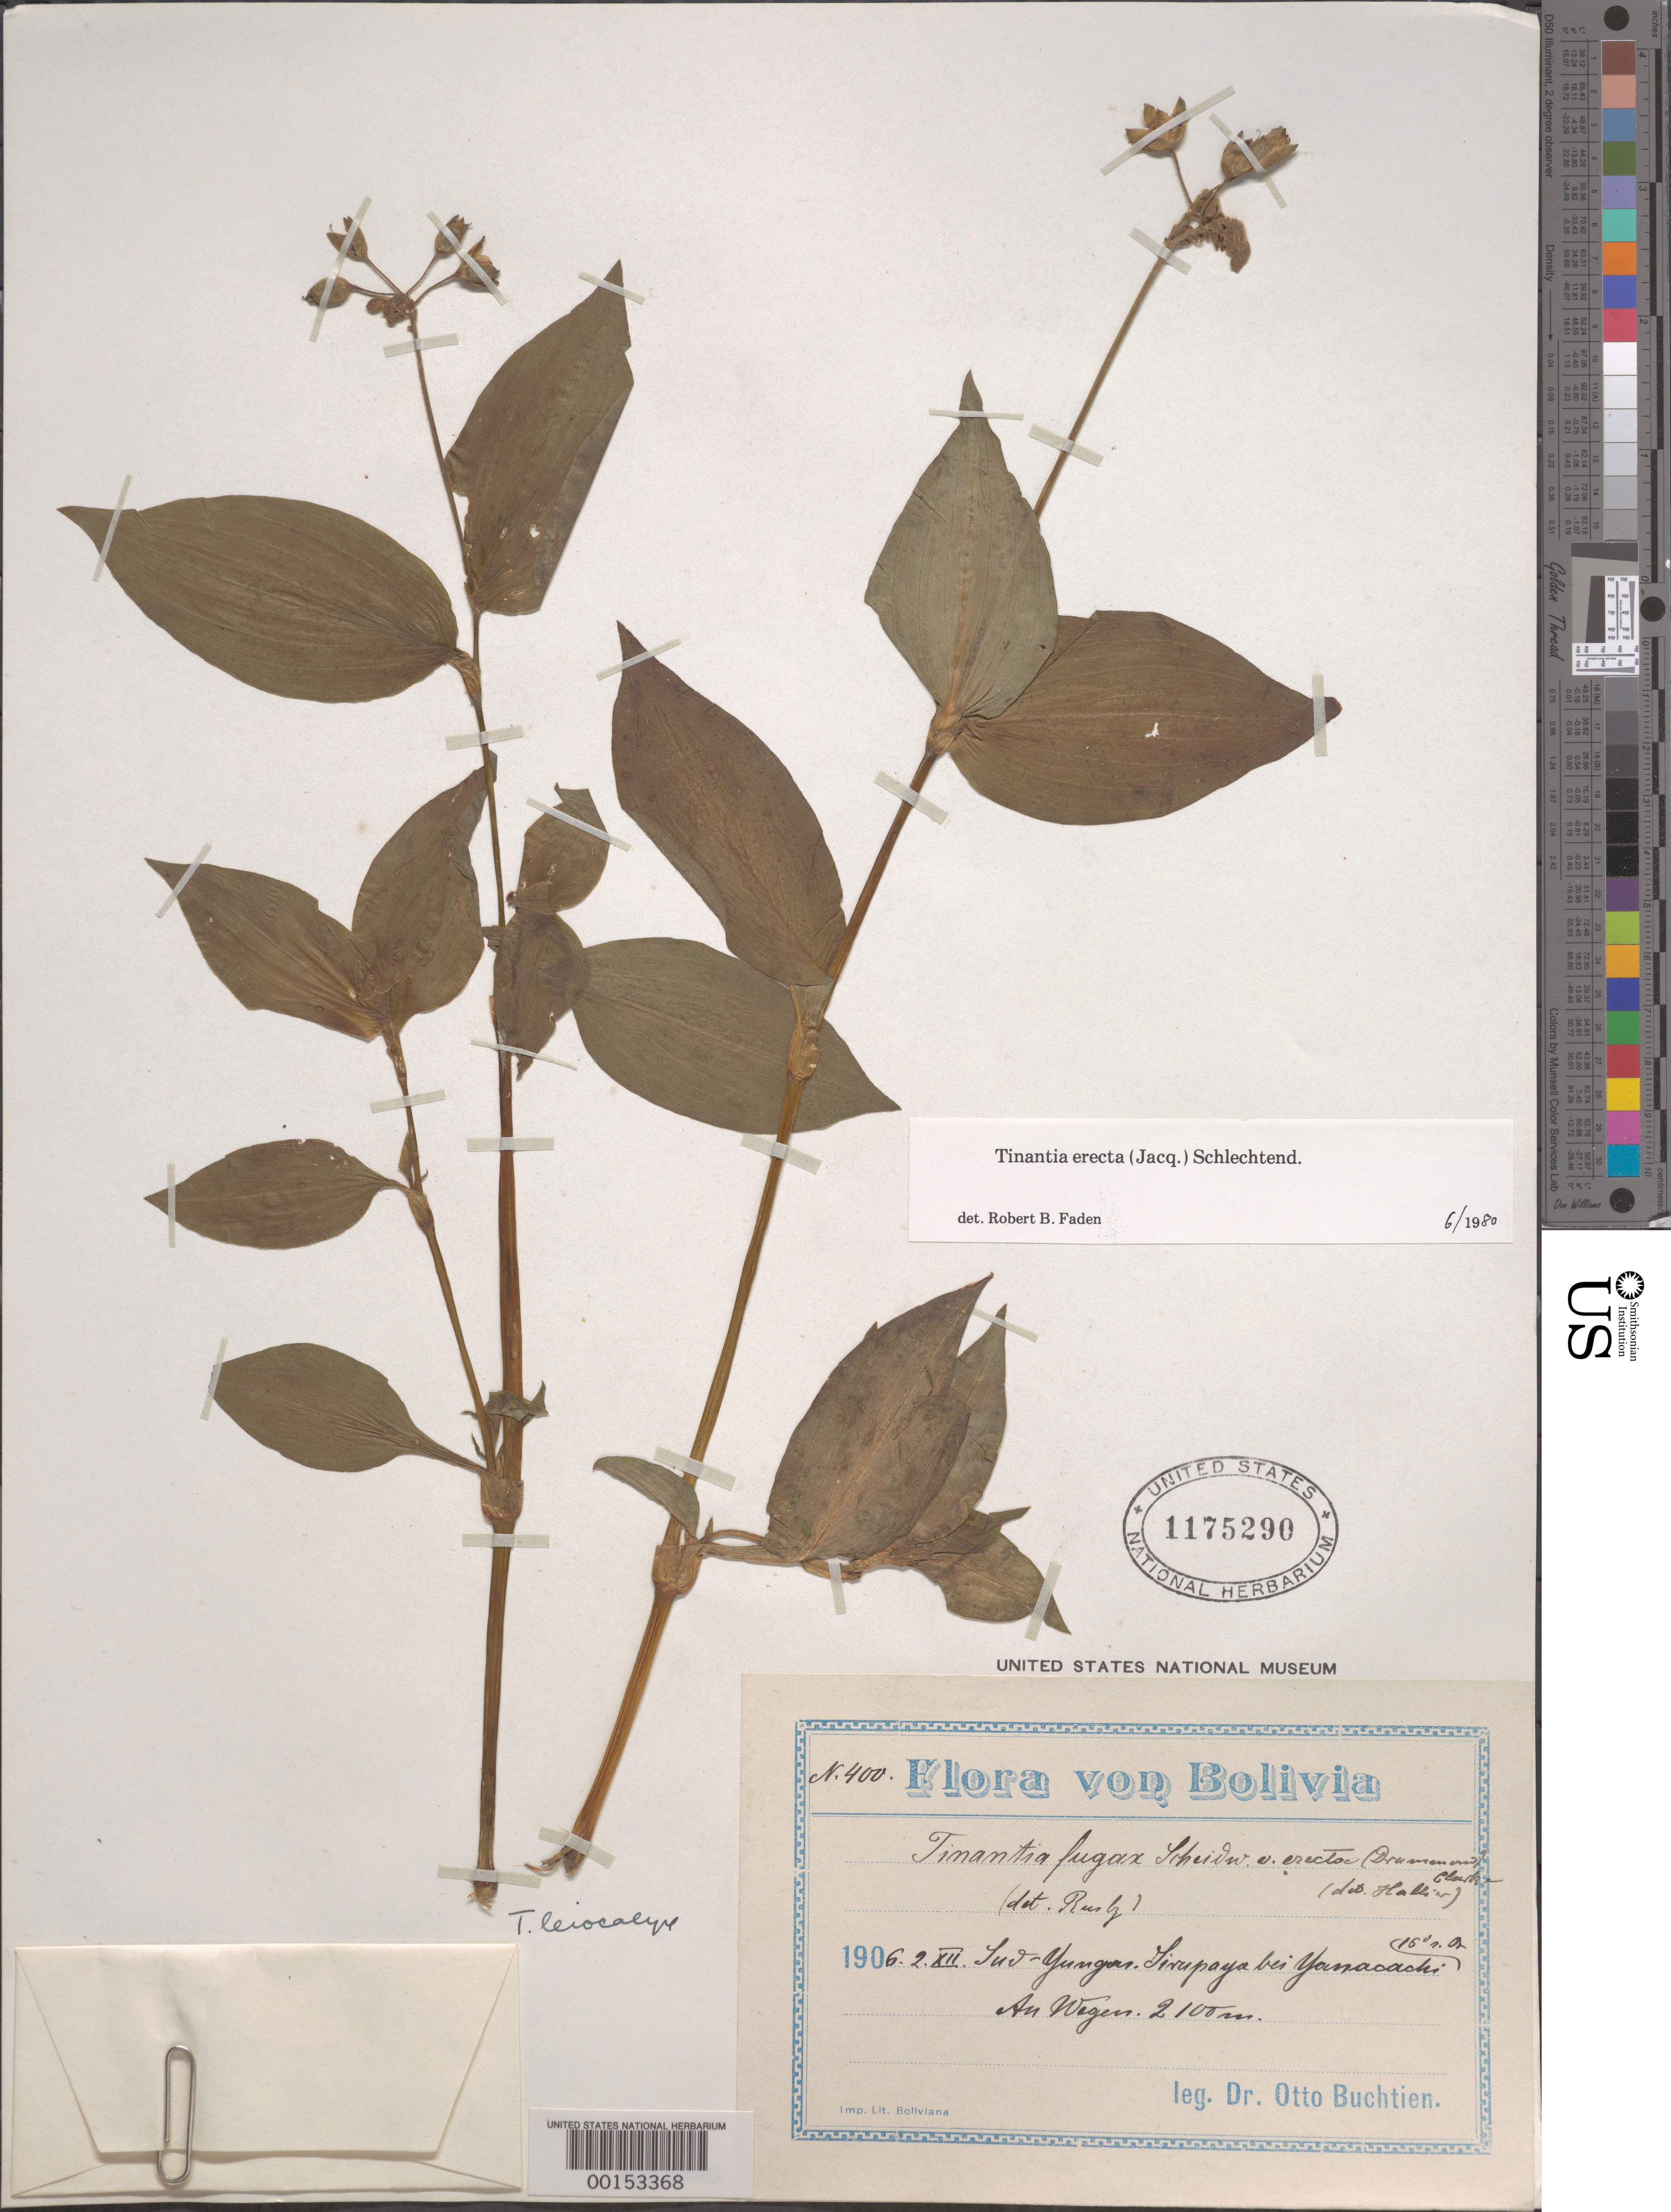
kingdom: Plantae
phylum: Tracheophyta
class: Liliopsida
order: Commelinales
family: Commelinaceae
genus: Tinantia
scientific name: Tinantia erecta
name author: (Jacq.) Fenzl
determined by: Faden, Robert B., (US), Smithsonian Institution - National Museum of Natural History (UNITED STATES)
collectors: O. Buchtien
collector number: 400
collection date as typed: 02 Jul 1906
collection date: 1906-07-02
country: Bolivia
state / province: La Paz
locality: South Yungas, Sirupaya near Yancachi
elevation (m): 2100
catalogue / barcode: US 1175290